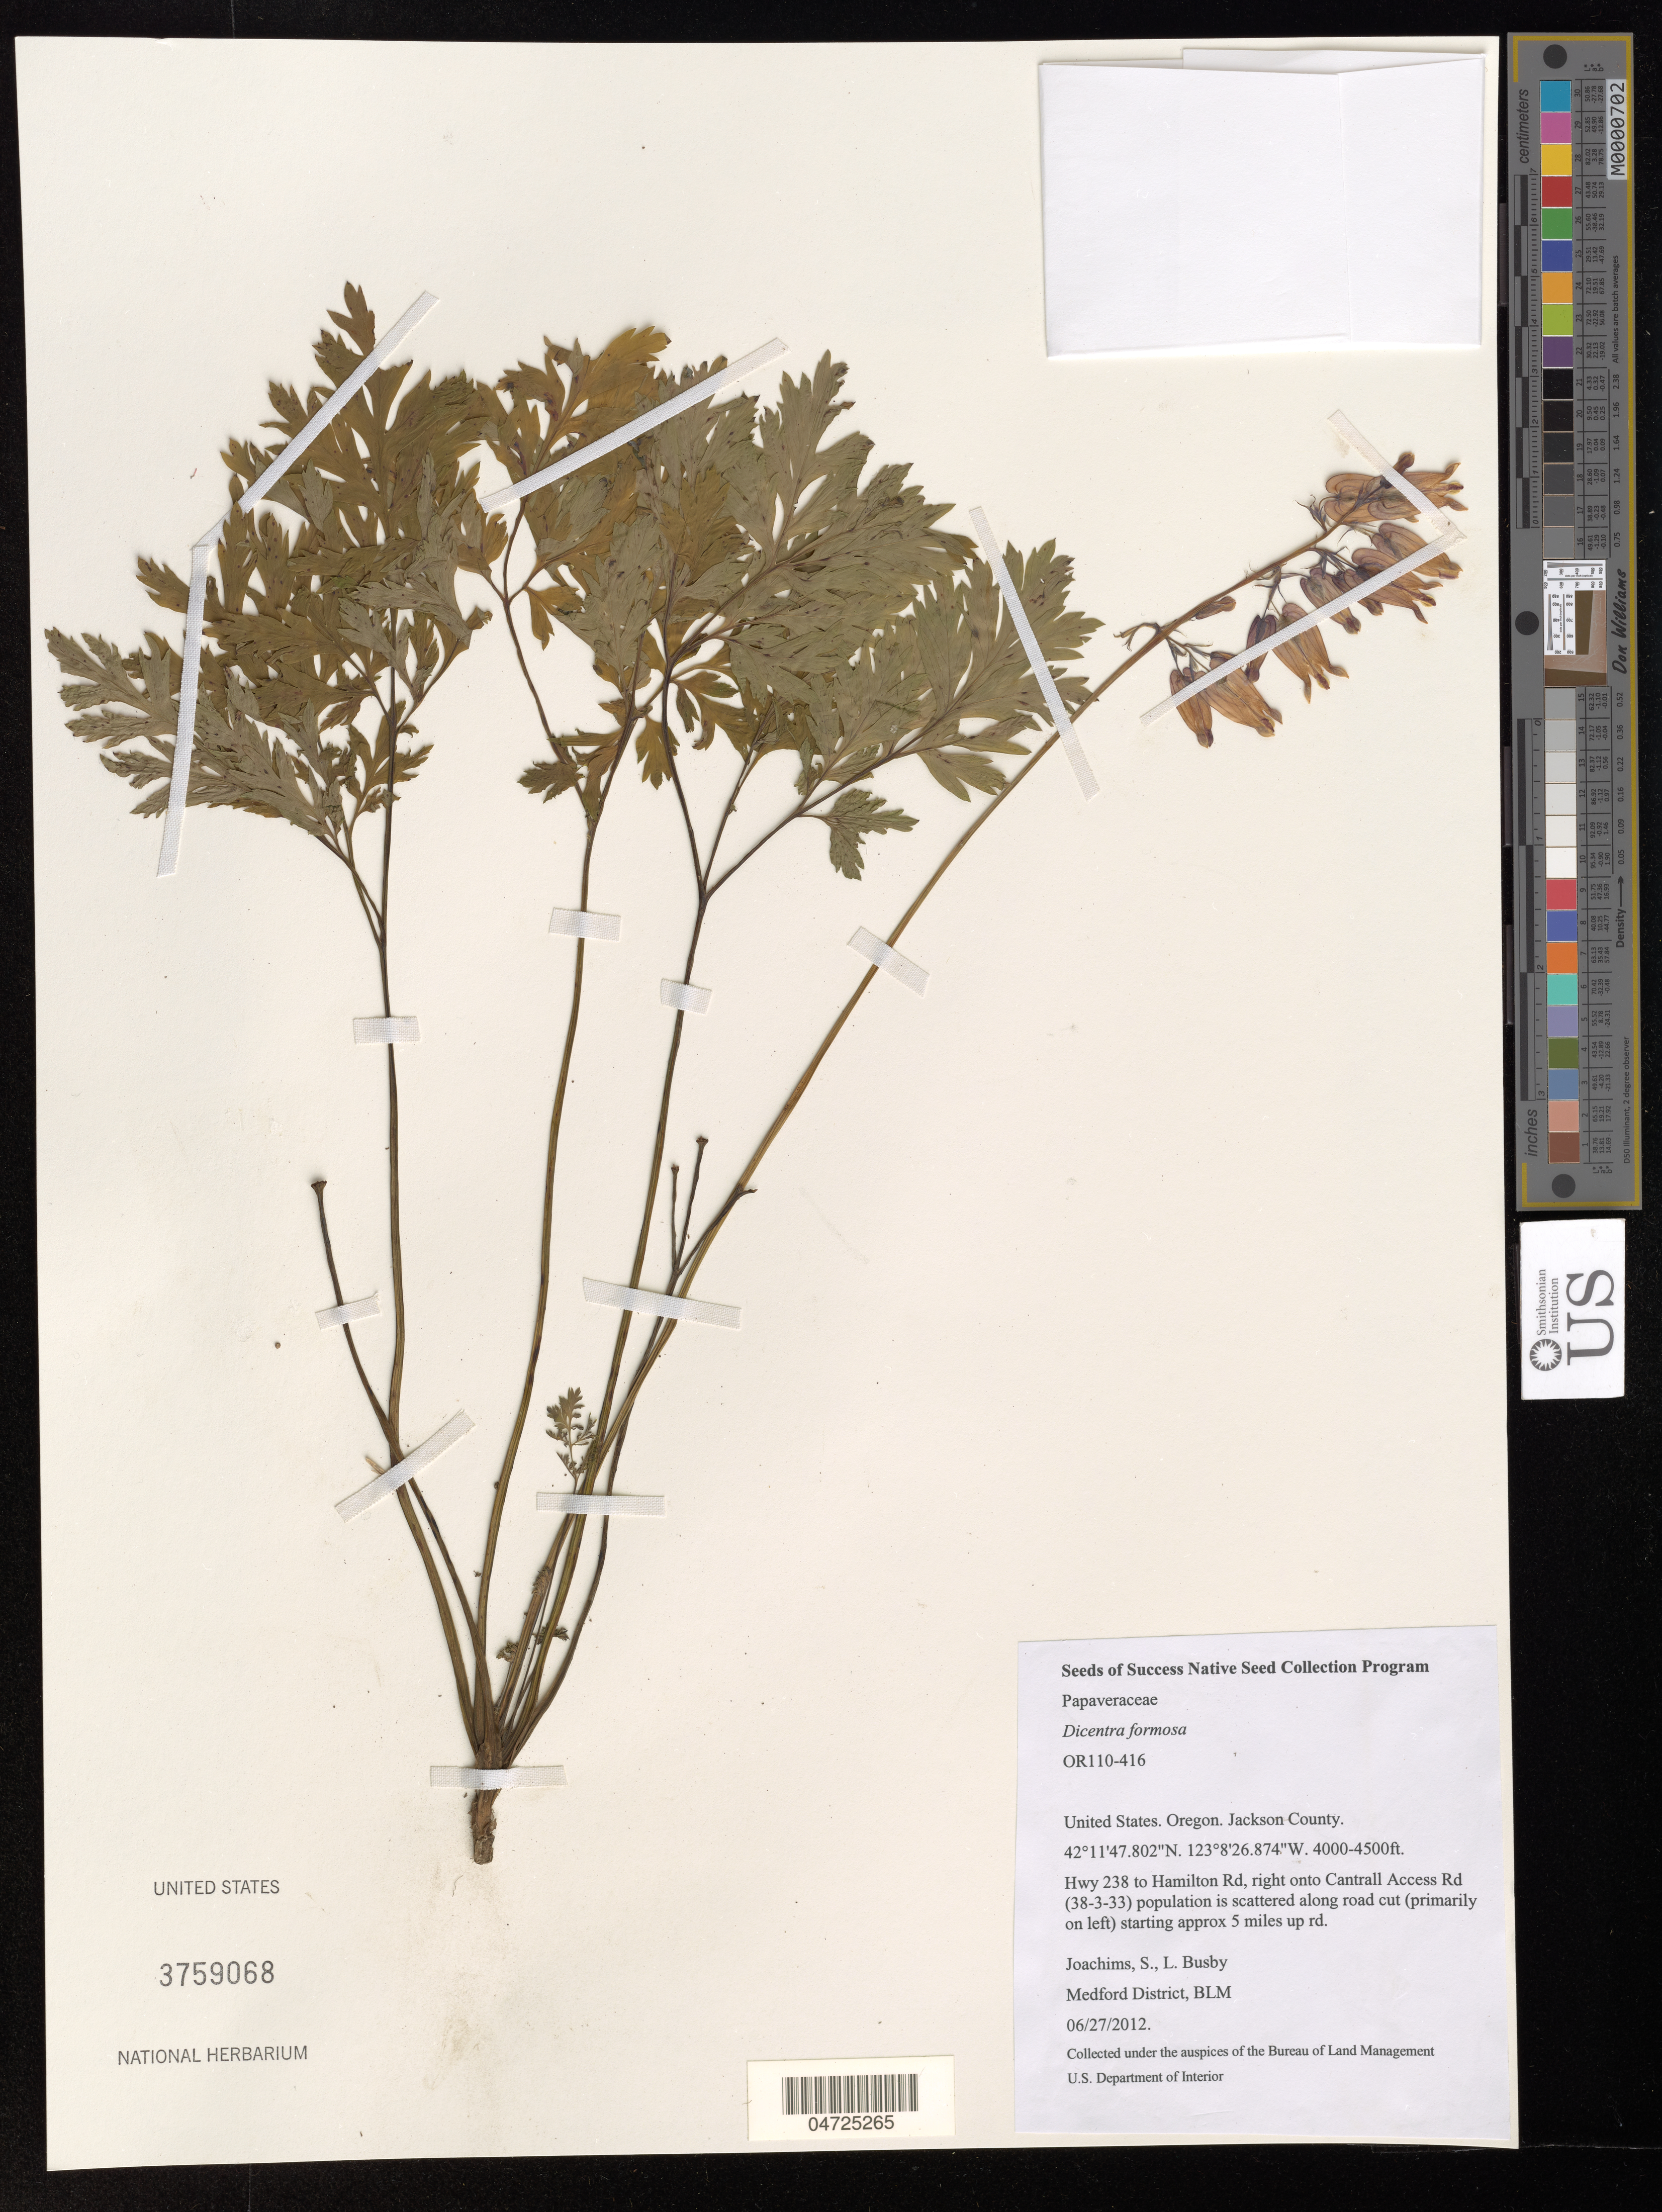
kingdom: Plantae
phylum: Tracheophyta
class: Magnoliopsida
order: Ranunculales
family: Papaveraceae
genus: Dicentra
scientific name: Dicentra formosa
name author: (Haw.) Walp.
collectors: S. Joachims & L. Busby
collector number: OR110-416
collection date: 2012-06-27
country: United States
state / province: Oregon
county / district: Jackson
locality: Jackson County. Hwy 238 to Hamilton Rd, right onto Cantrall Access Rd (38-3-33) population is scattered along road cut (primarily on left) starting approx 5 miles up rd.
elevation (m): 1219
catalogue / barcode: US 3759068